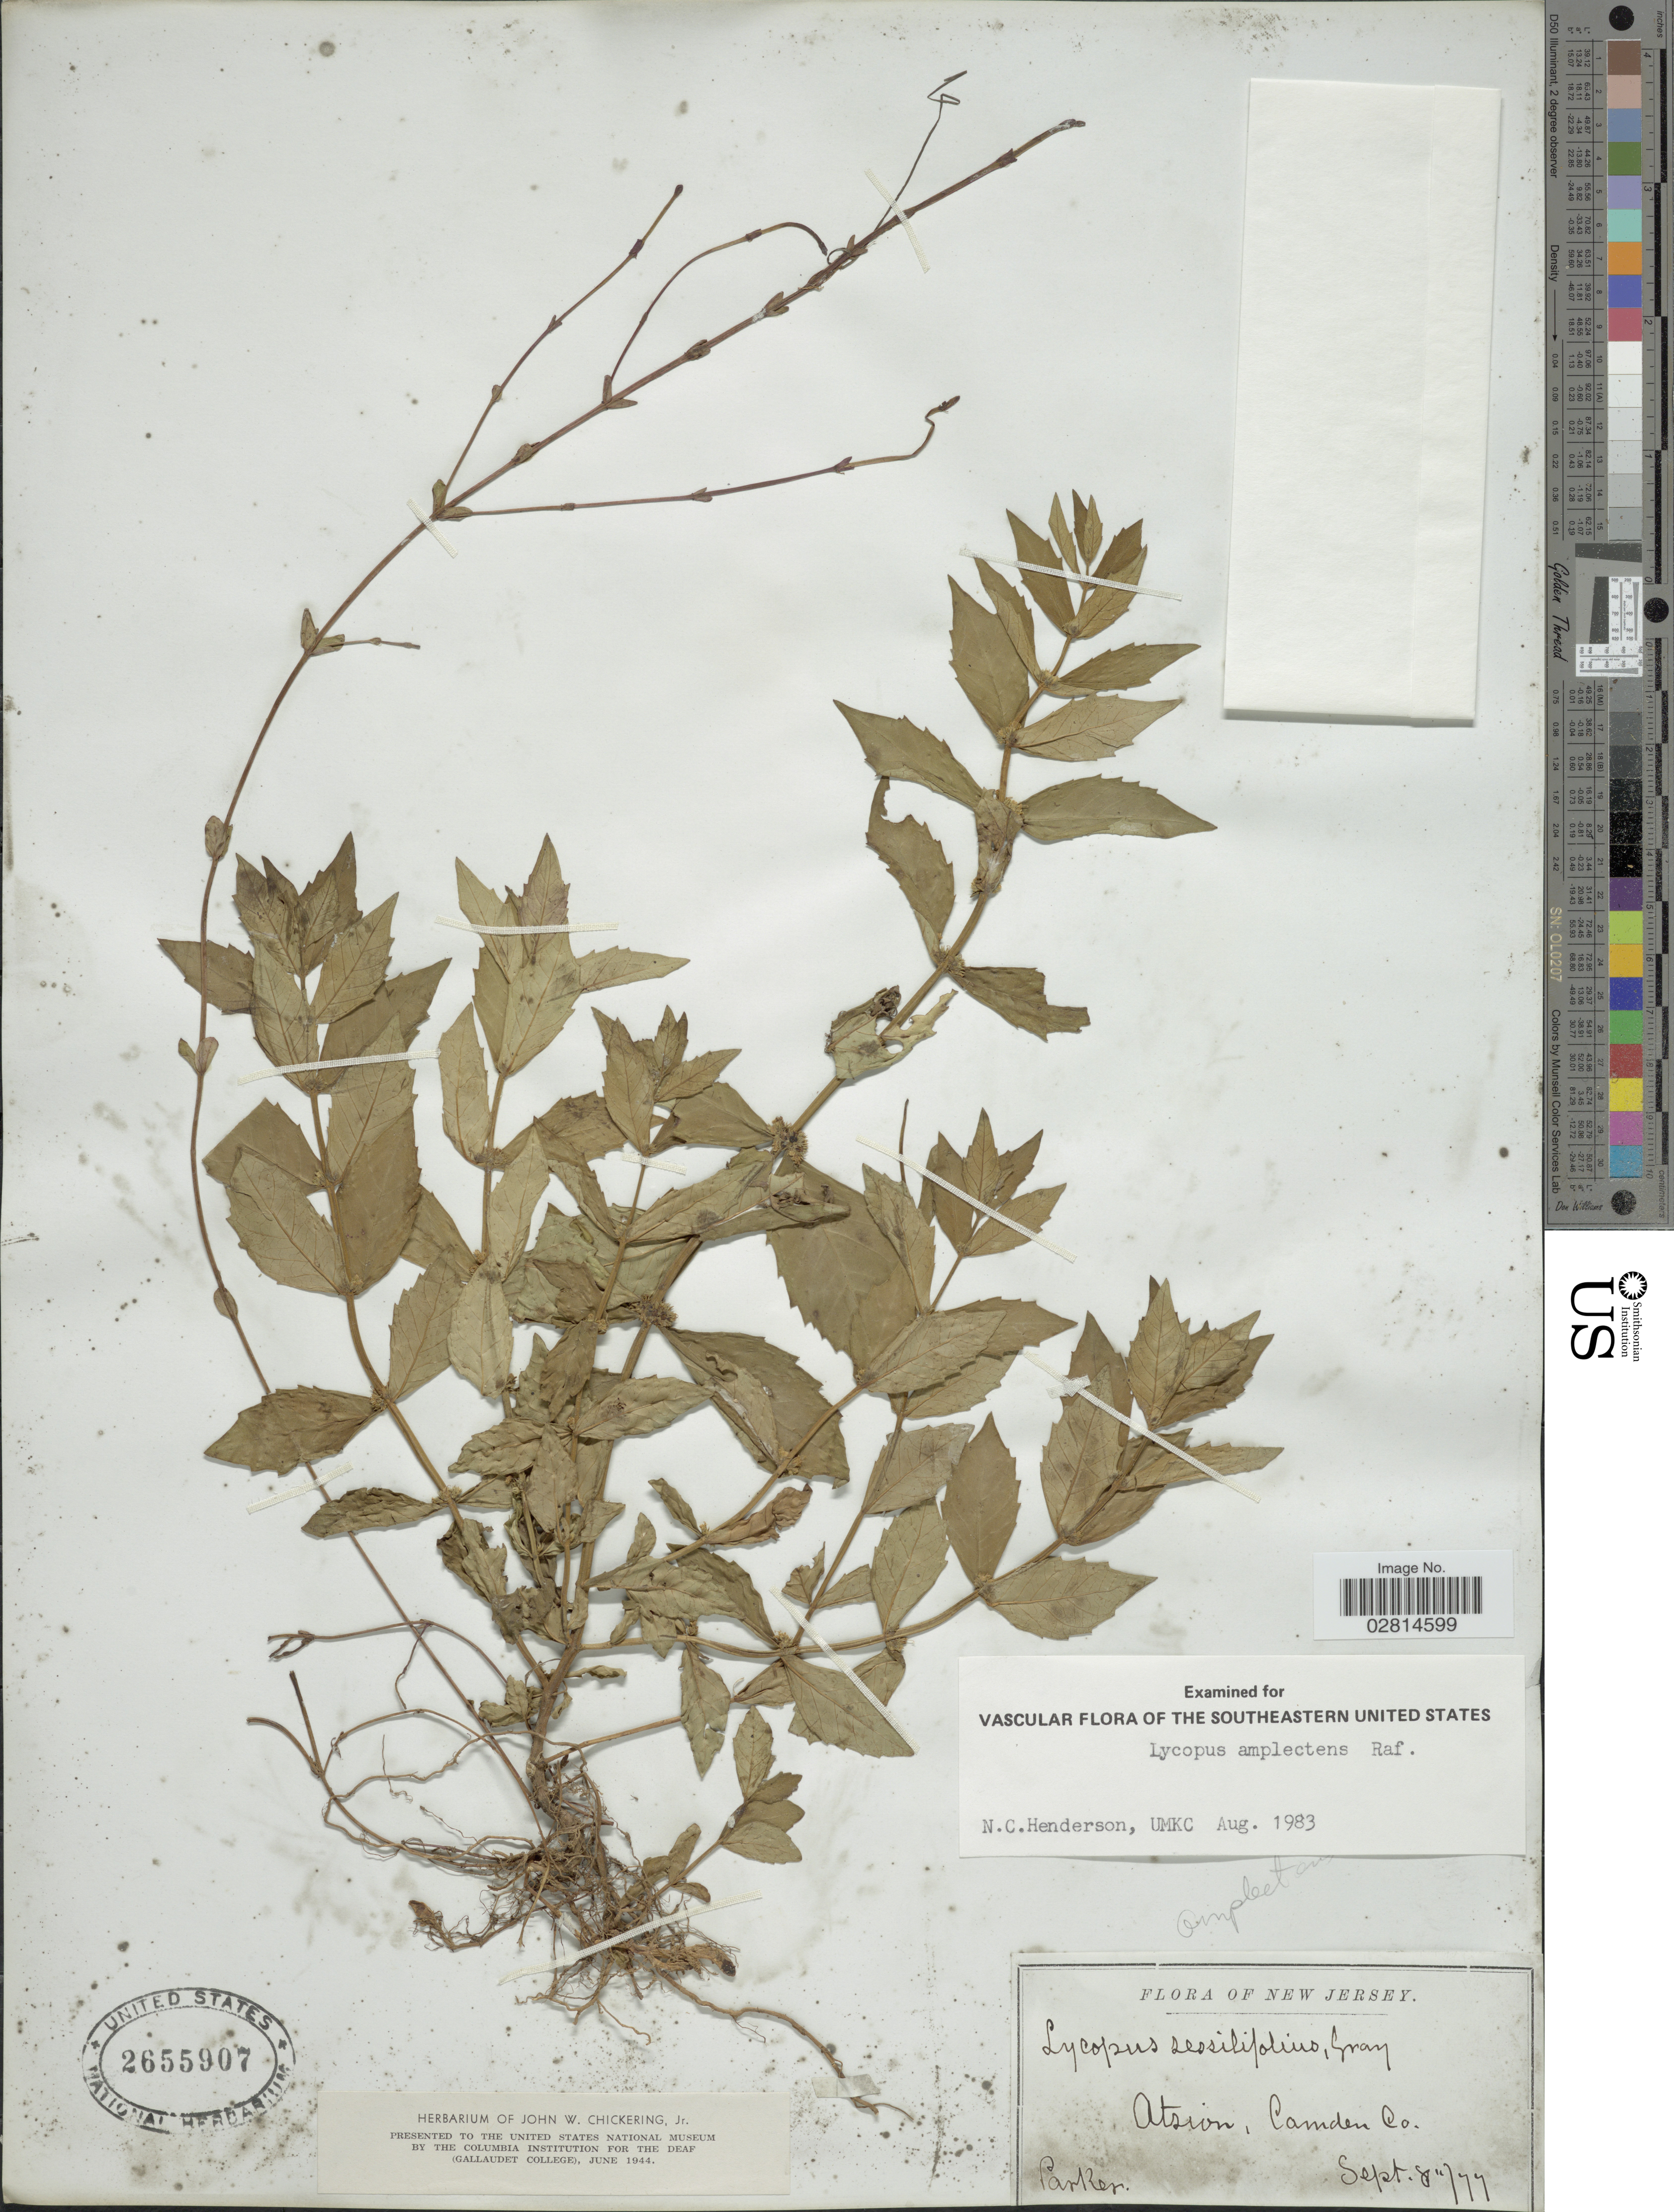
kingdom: Plantae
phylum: Tracheophyta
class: Magnoliopsida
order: Lamiales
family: Lamiaceae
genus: Lycopus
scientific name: Lycopus amplectens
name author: Raf.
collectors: -. Parker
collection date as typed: Transcribed d/m/y: 8/9/77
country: United States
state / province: New Jersey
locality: Atsion, Camden Co.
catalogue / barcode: US 2655907